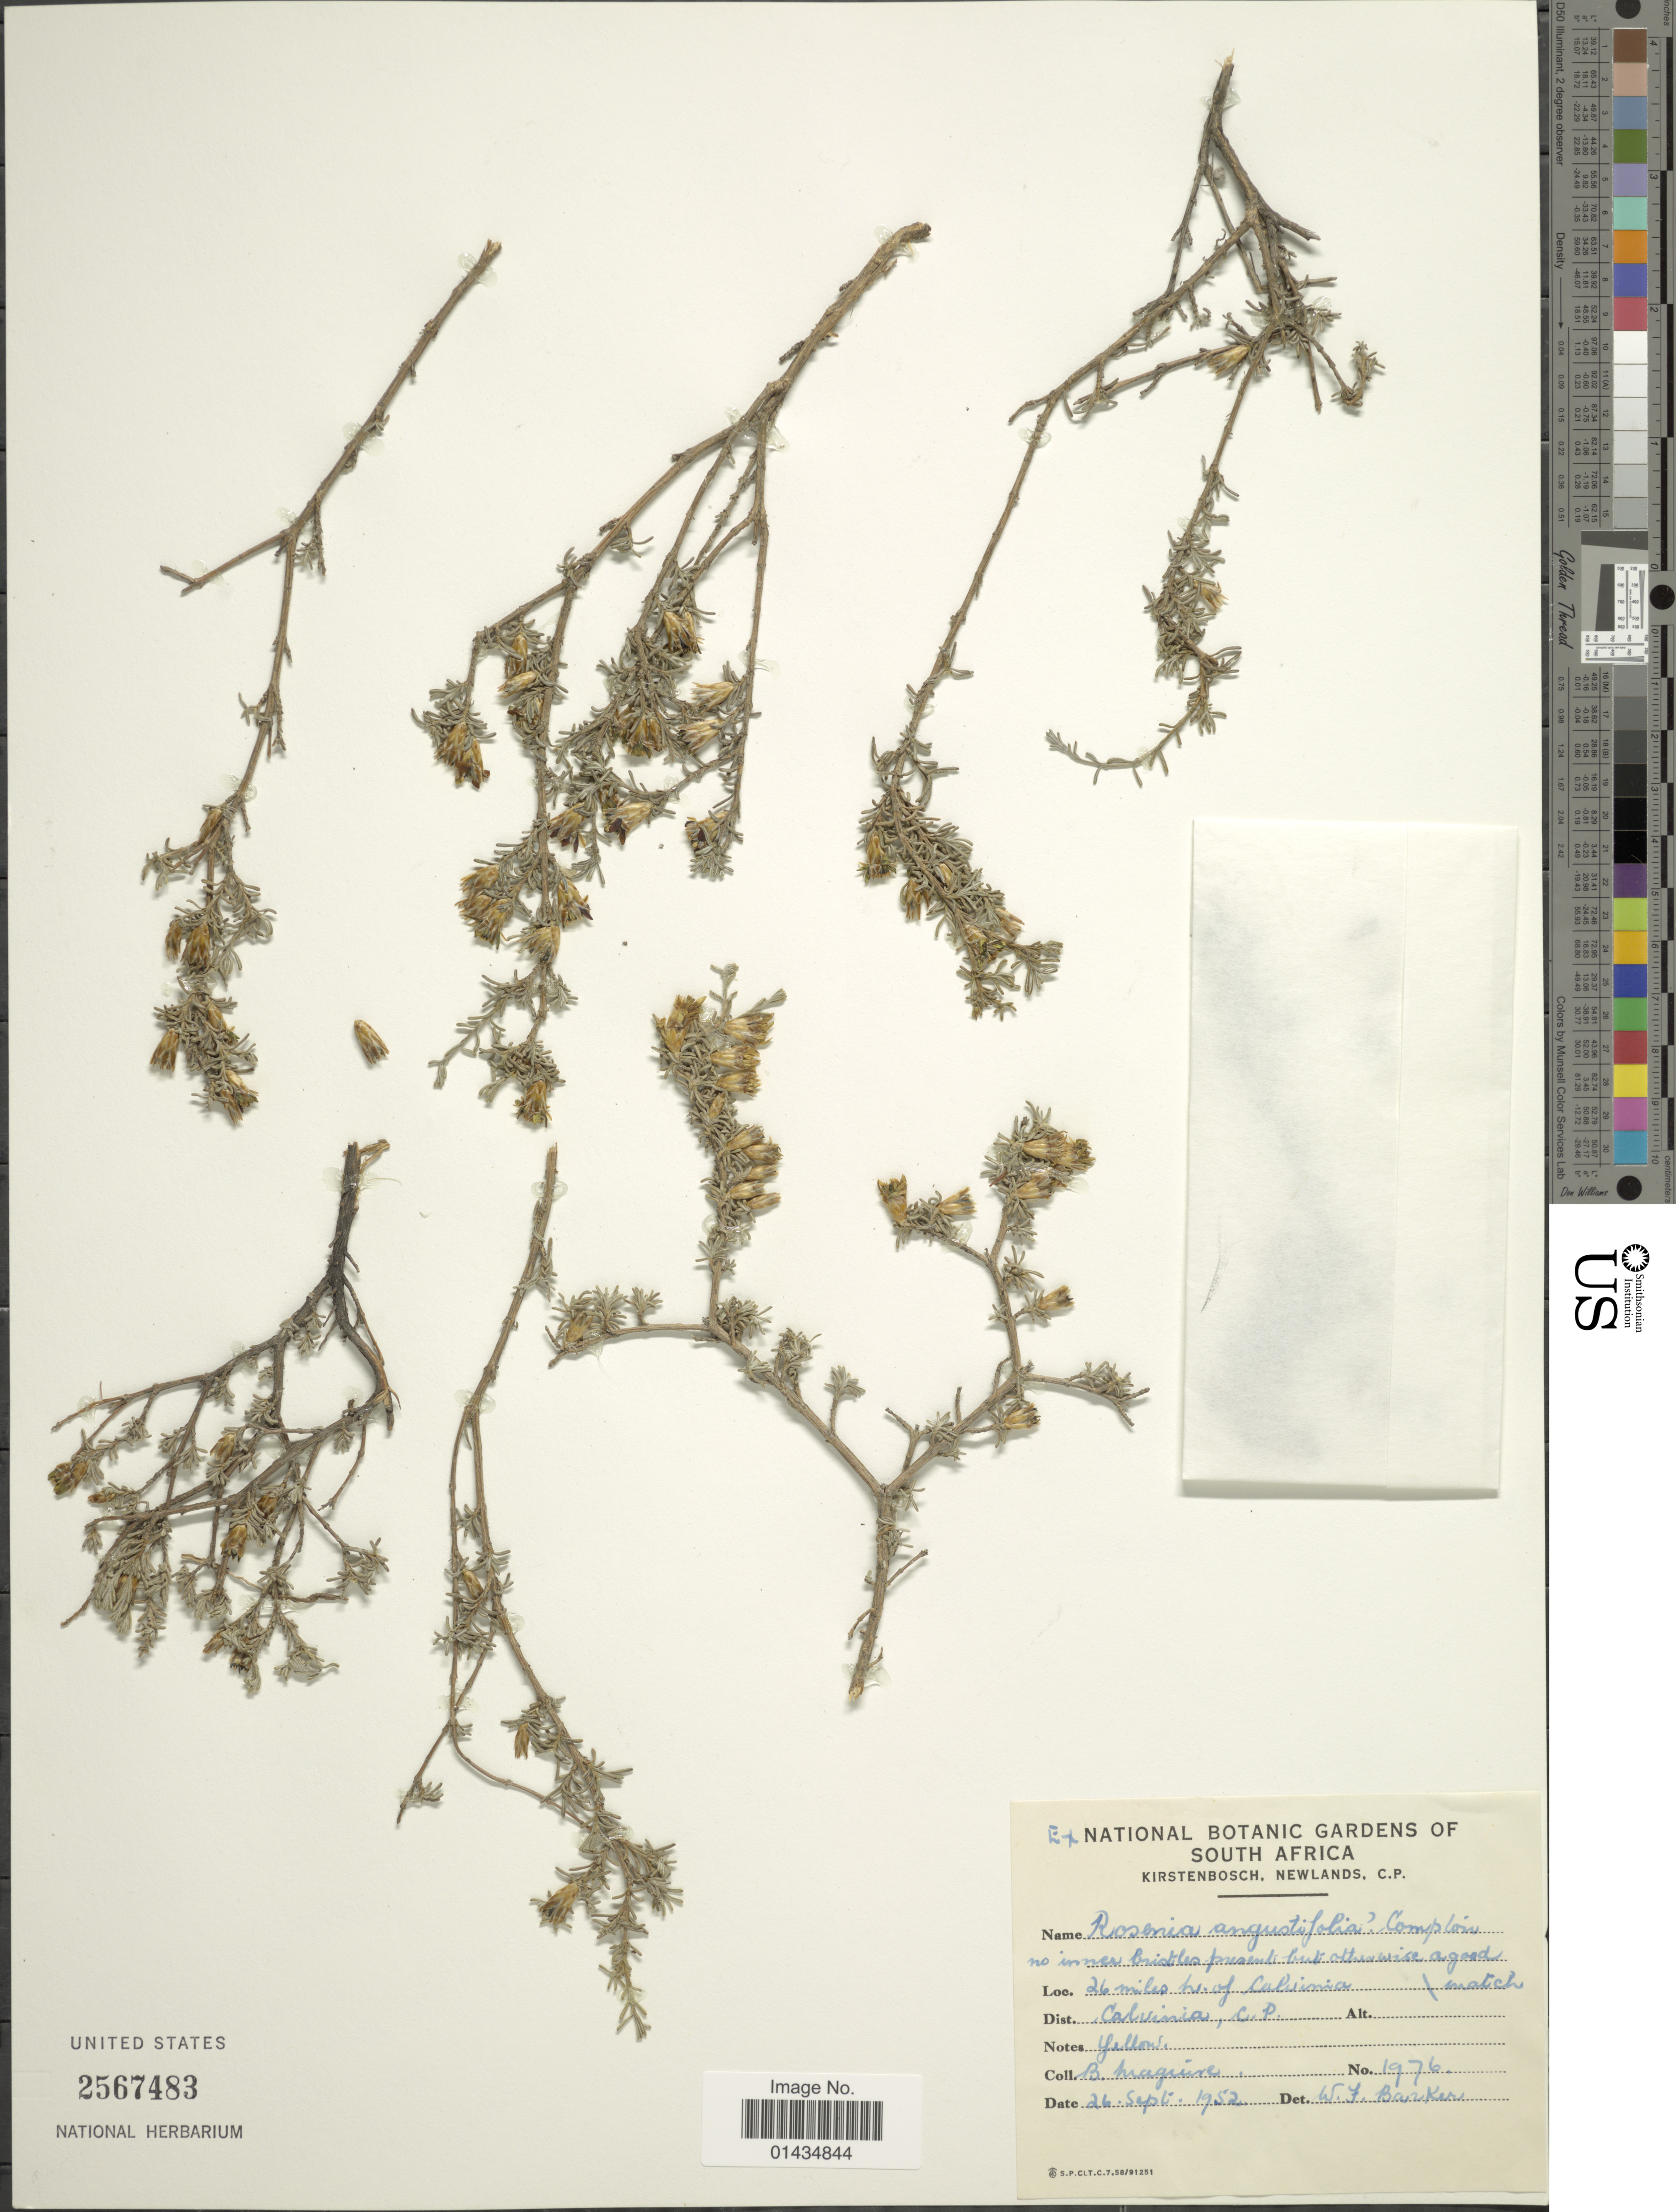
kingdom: Plantae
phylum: Tracheophyta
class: Magnoliopsida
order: Asterales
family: Asteraceae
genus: Rosenia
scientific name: Rosenia angustifolia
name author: Compton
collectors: B. Maguire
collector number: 1976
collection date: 1952-09-26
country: South Africa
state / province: Northern Cape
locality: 26 miles W. of Calvinia, Dist. Calvinia.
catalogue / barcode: US 2567483